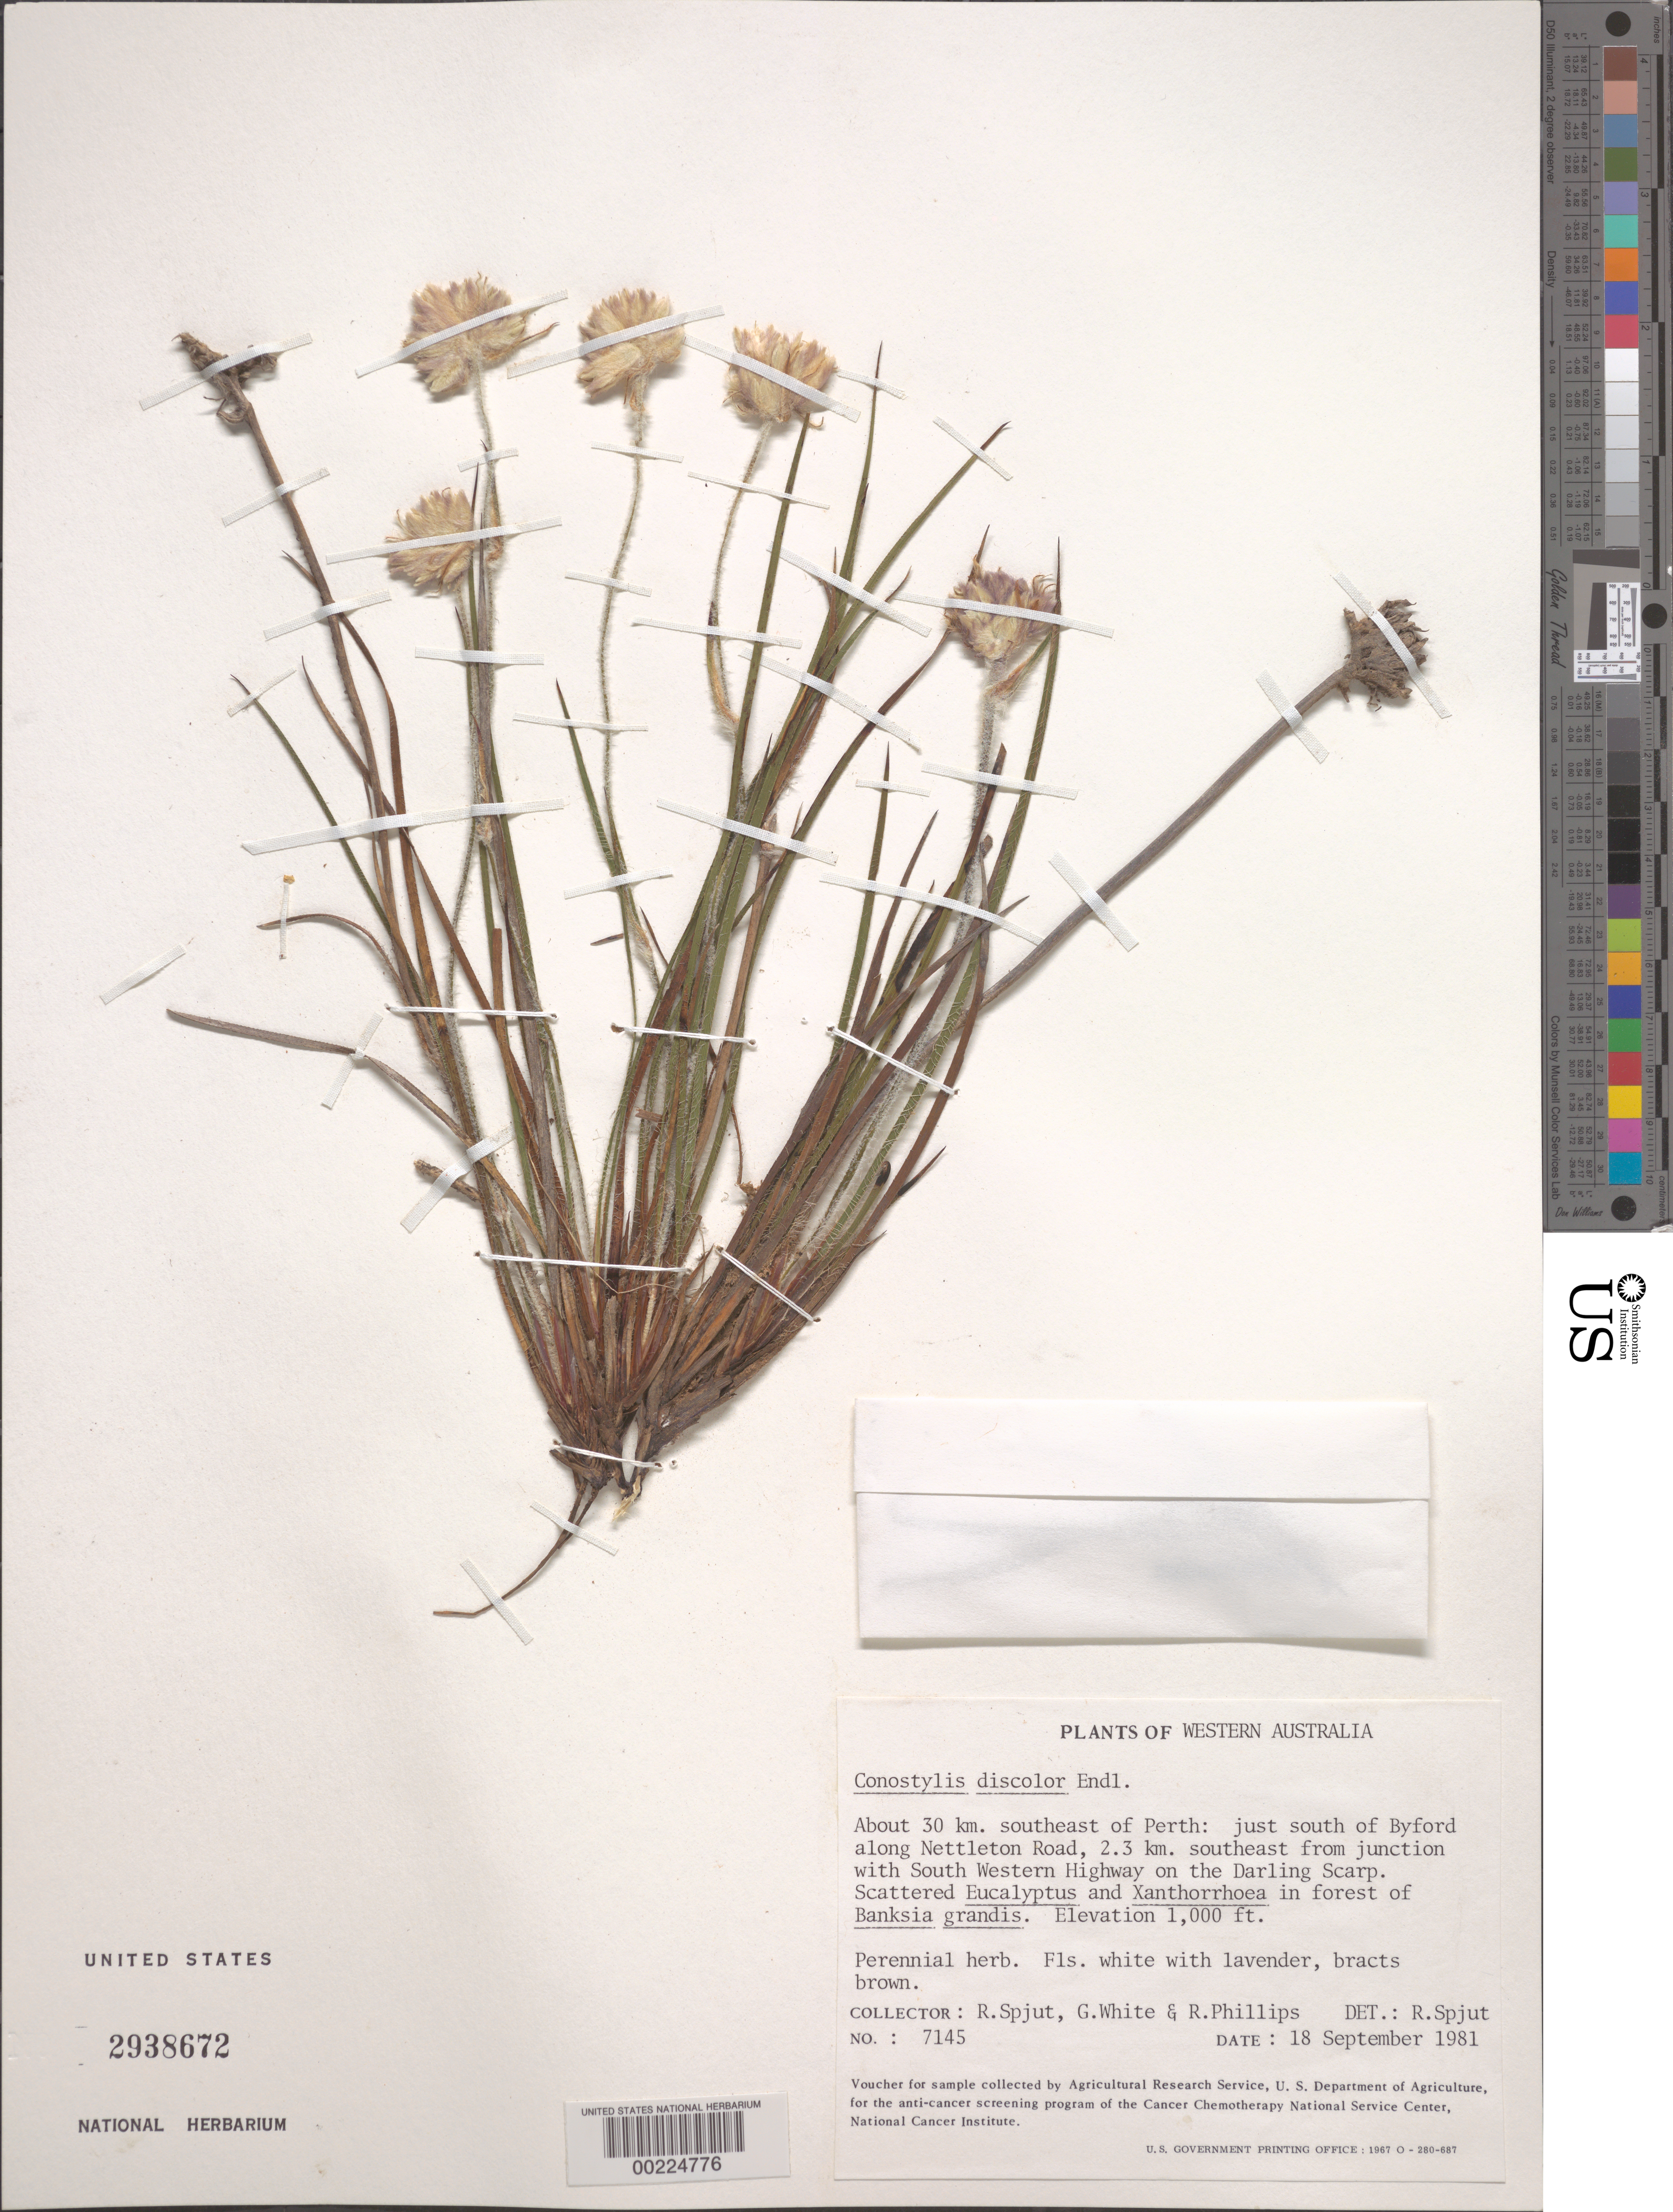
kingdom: Plantae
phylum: Tracheophyta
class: Liliopsida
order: Commelinales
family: Haemodoraceae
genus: Conostylis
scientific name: Conostylis discolor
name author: Endl.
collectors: R. Spjut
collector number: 7145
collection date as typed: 18 Sep 1981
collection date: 1981-09-18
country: Australia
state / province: Western Australia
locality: About 30 km se of perth: just s of byford along nettleton road, 2.3 km se from junction w/southwestern highway on darling scarp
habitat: In forest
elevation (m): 305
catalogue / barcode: US 2938672